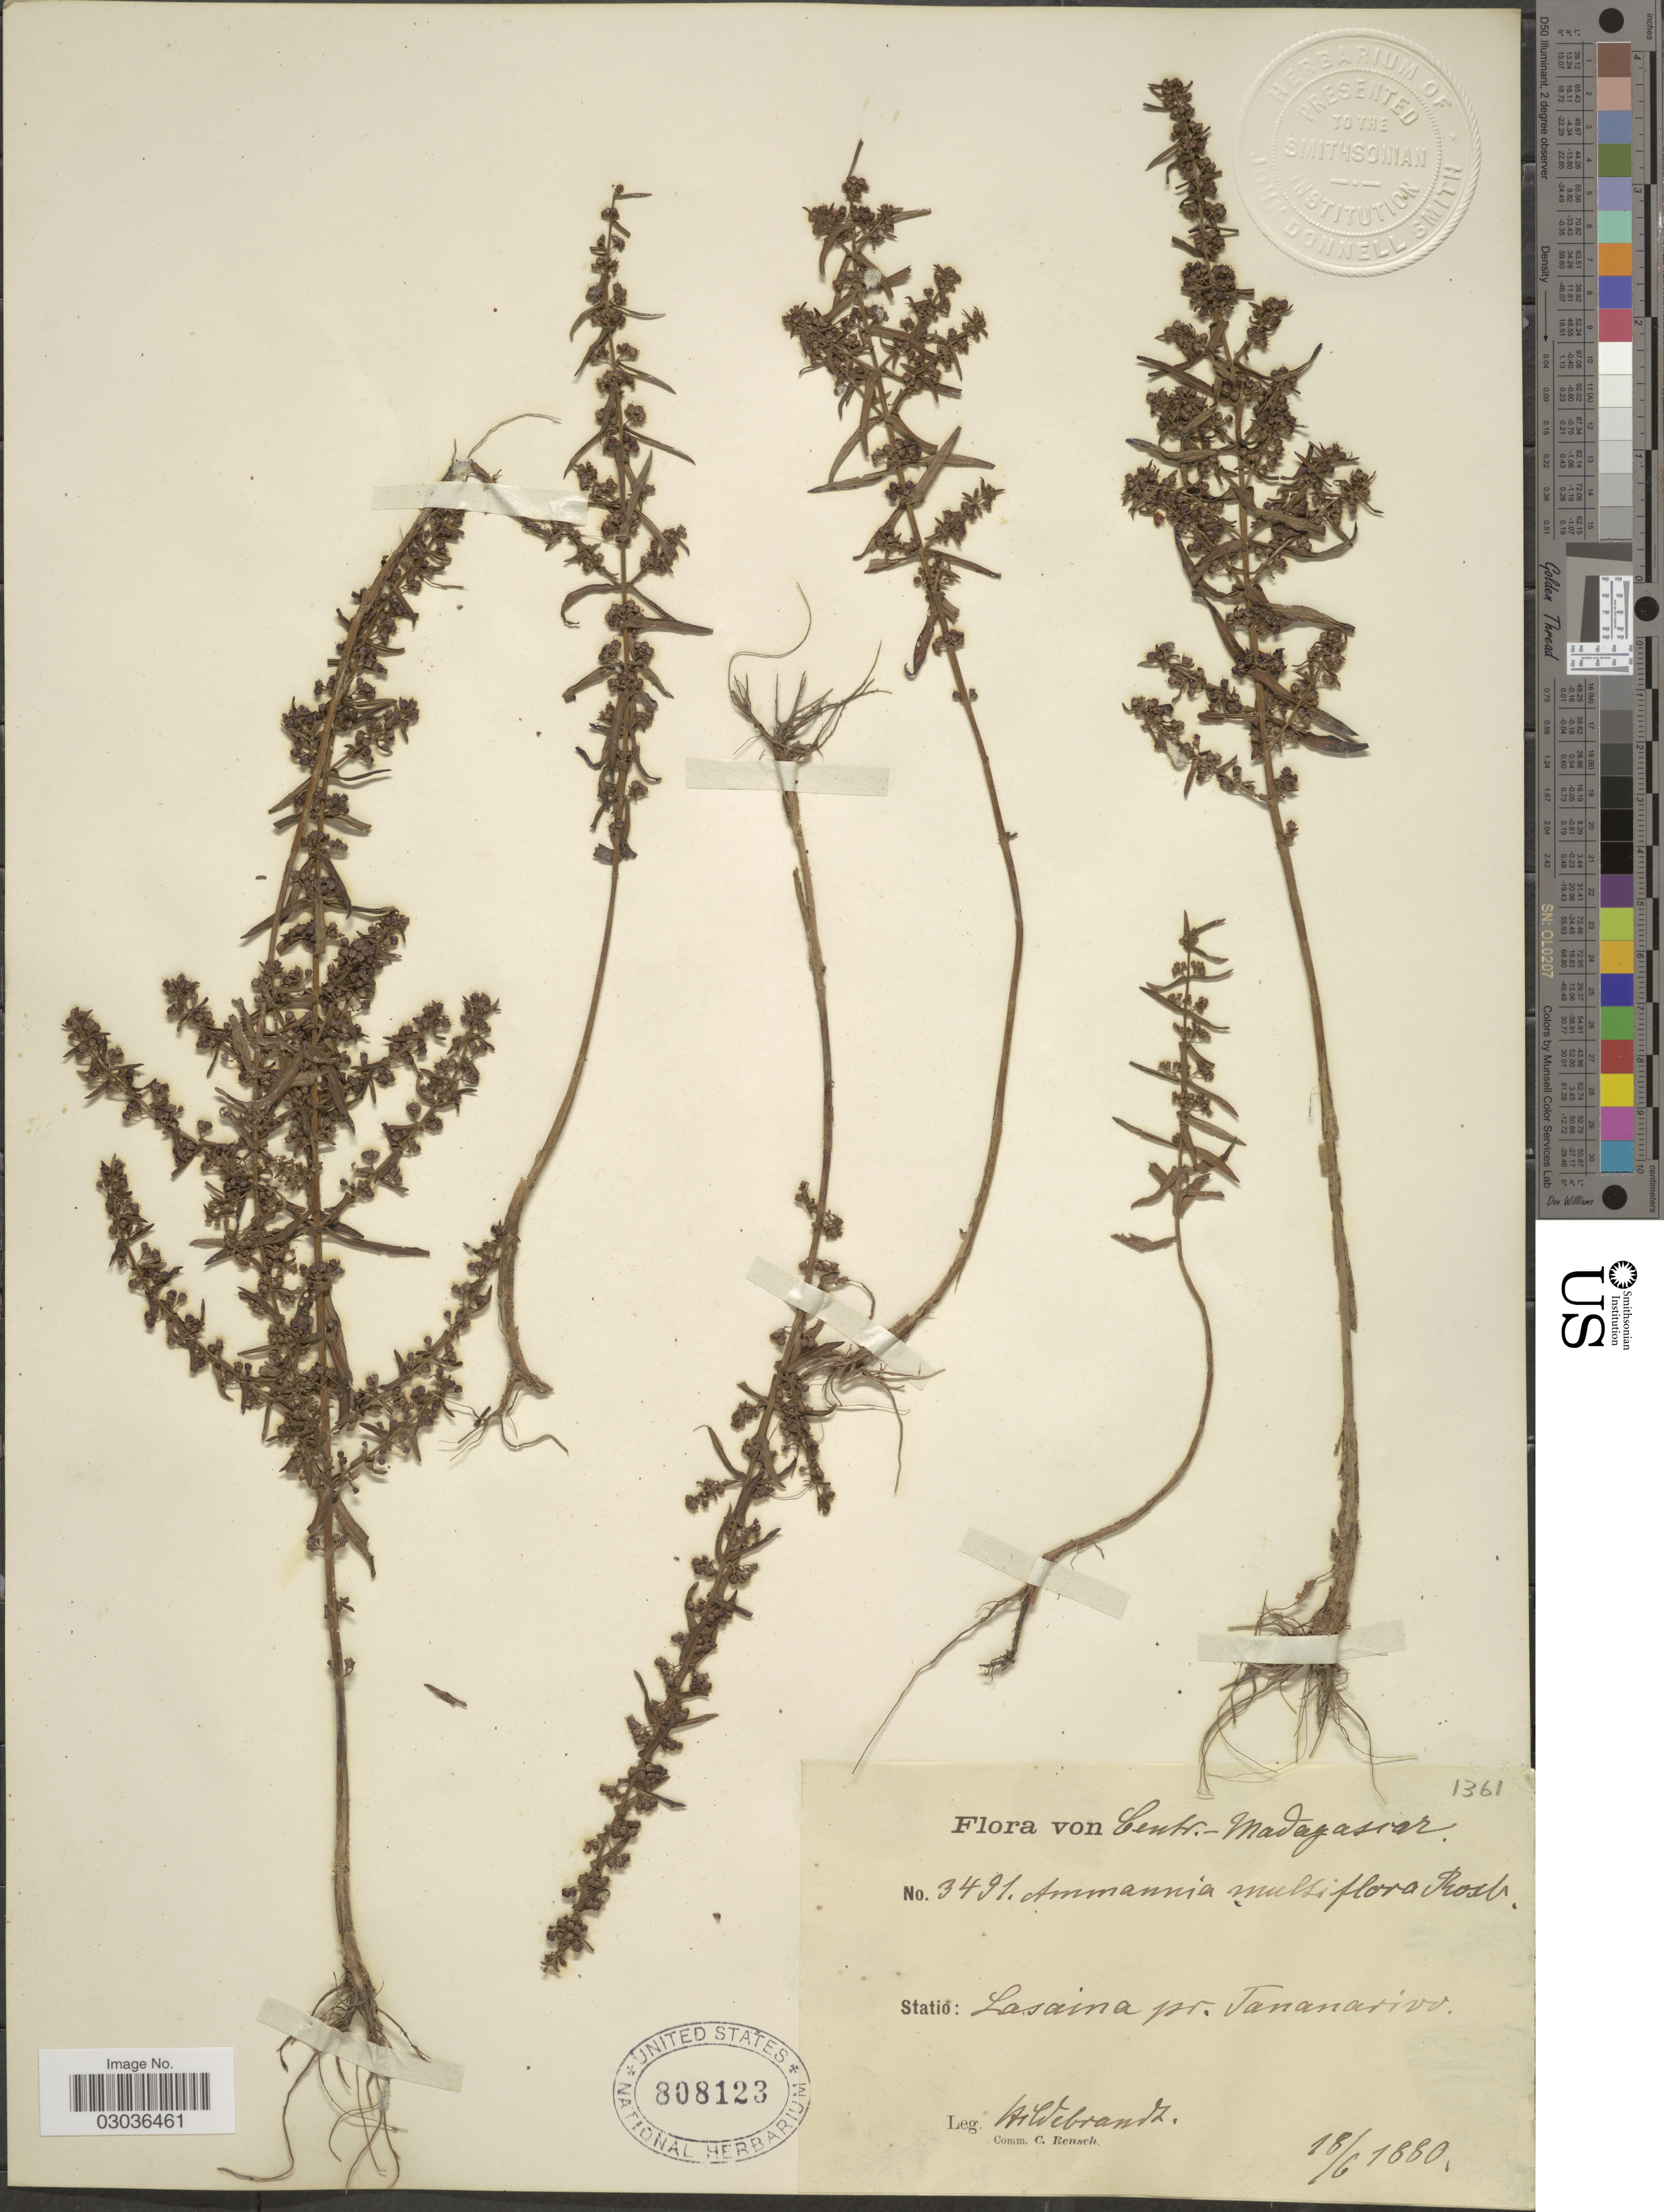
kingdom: Plantae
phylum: Tracheophyta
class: Magnoliopsida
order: Myrtales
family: Lythraceae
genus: Ammannia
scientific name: Ammannia multiflora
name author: Roxb.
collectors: J. Hildebrandt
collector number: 3491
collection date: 1880-06-18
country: Madagascar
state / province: Analamanga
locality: Centr.-Madagascar. Statio: Lasaina pr. Tananarivo.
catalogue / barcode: US 808123